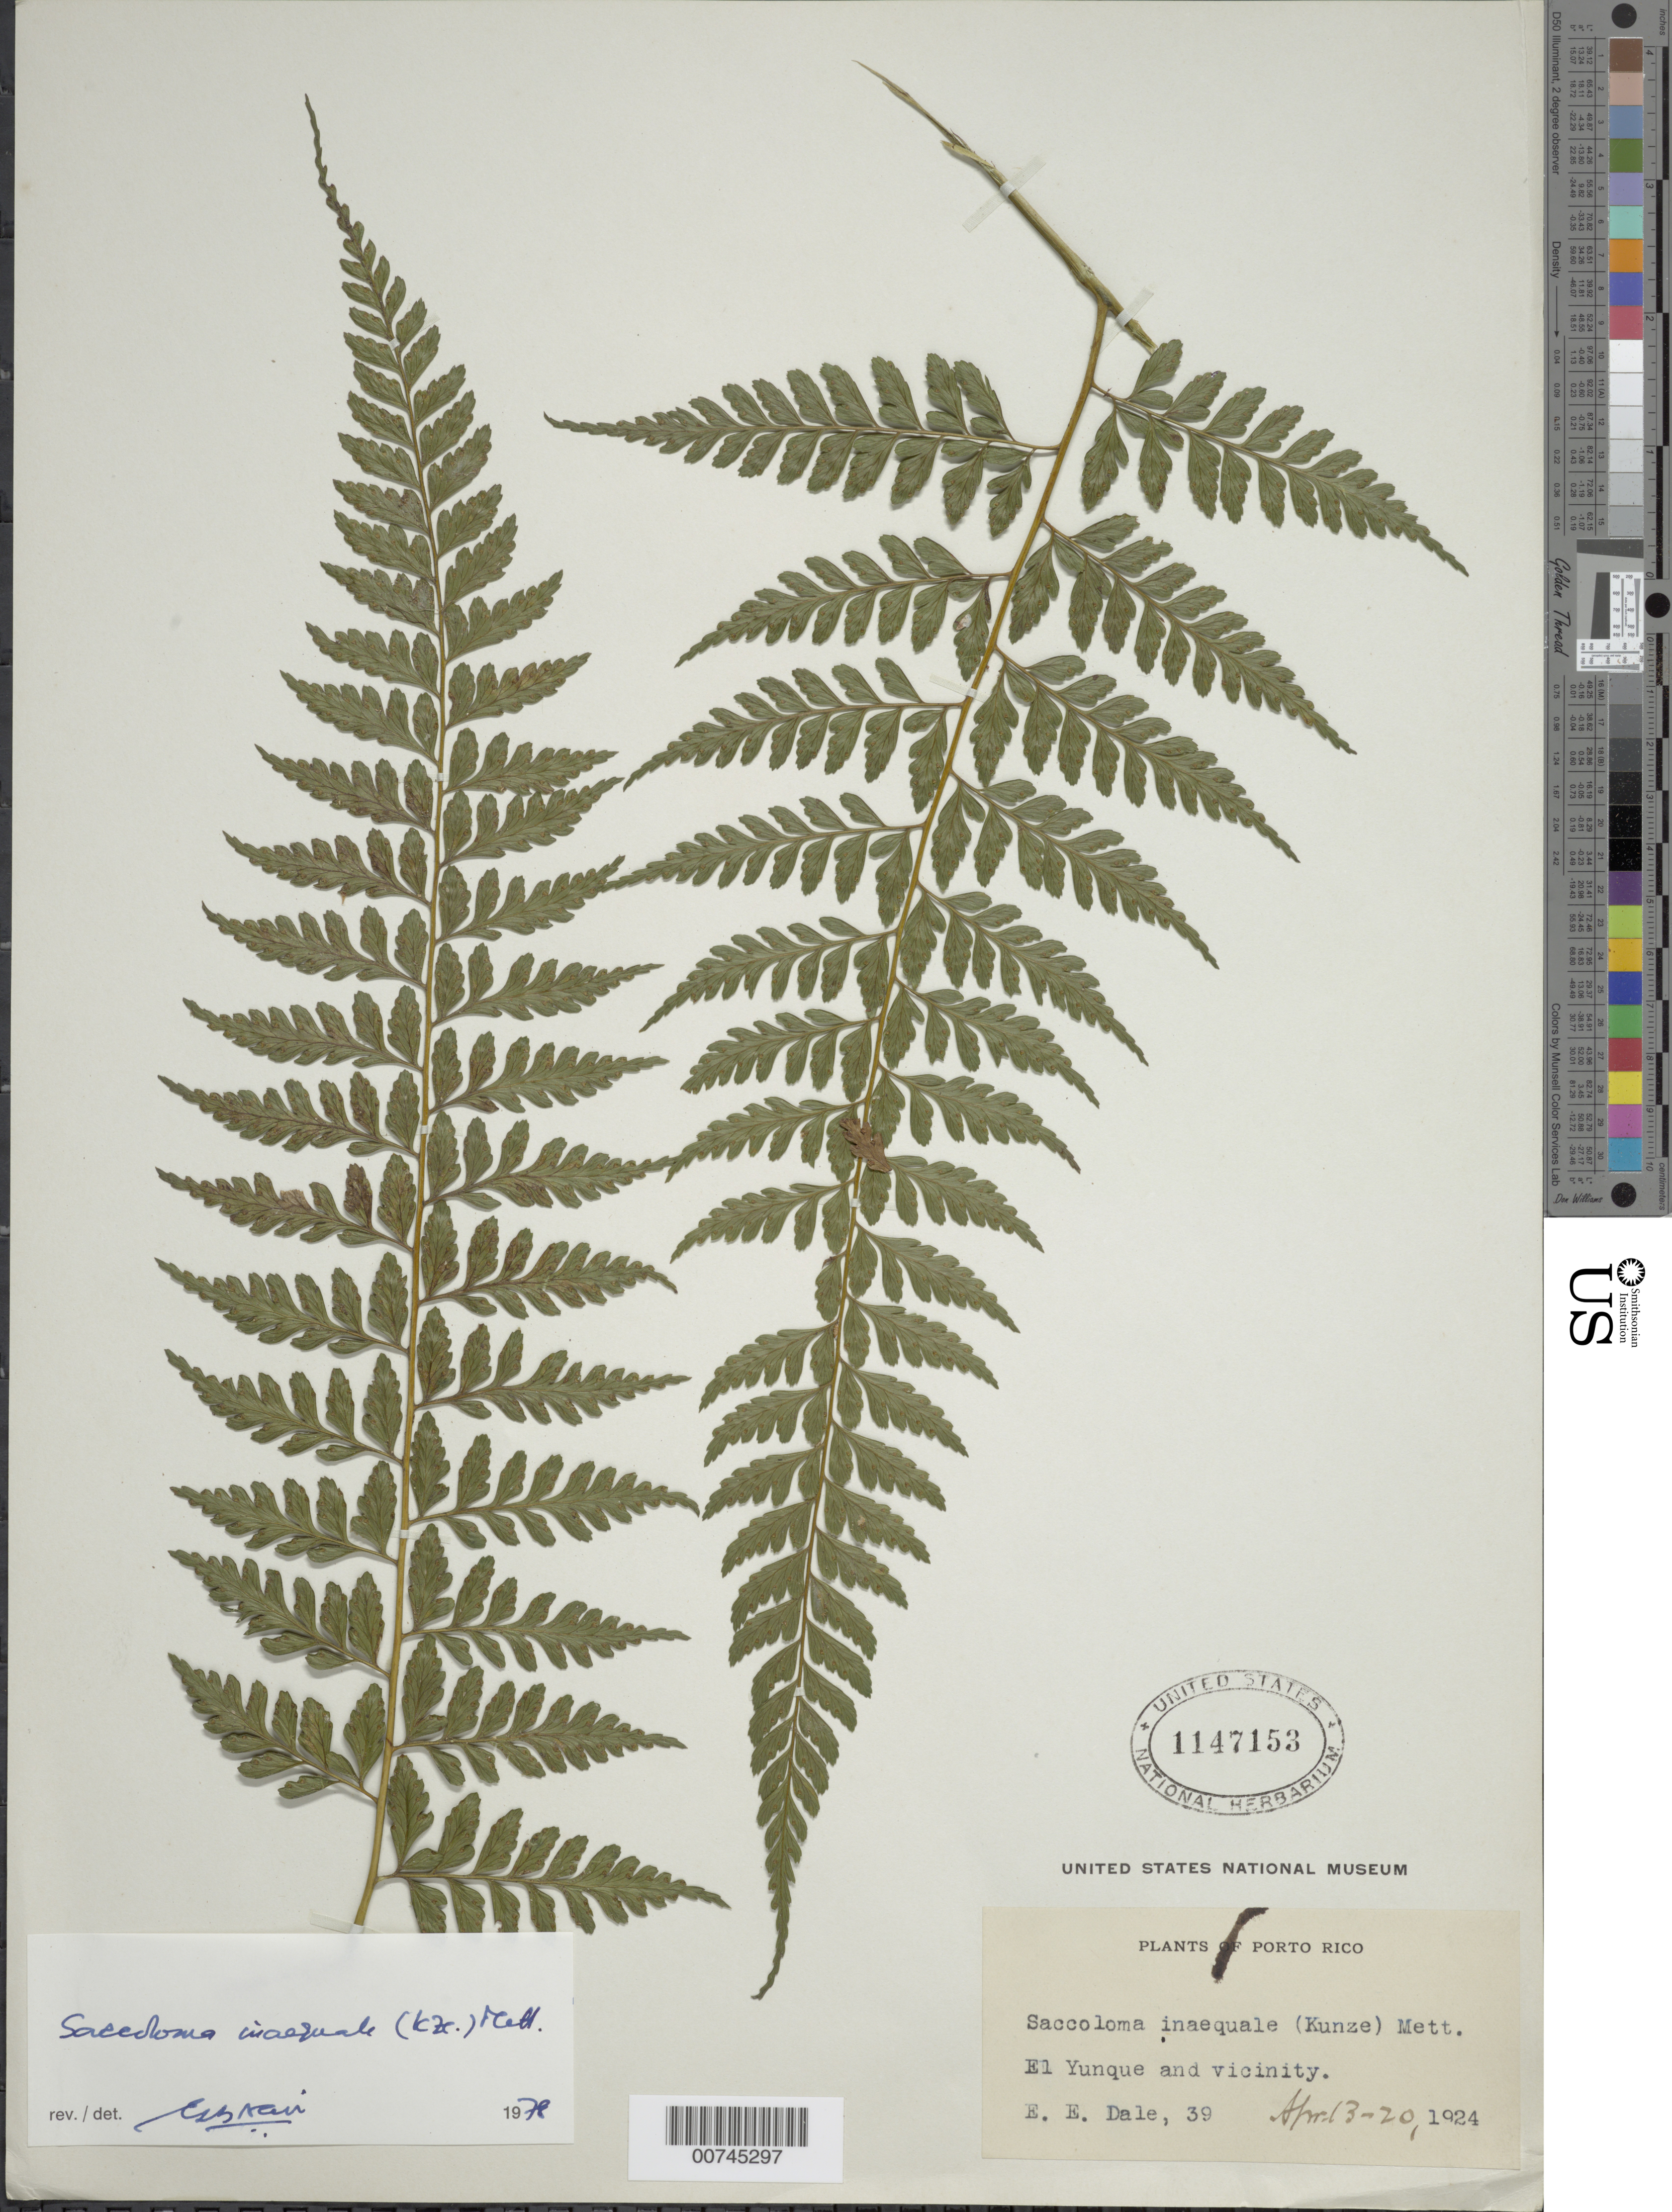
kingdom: Plantae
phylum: Tracheophyta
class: Polypodiopsida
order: Polypodiales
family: Saccolomataceae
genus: Saccoloma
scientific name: Saccoloma inaequale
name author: (Kunze) Mett.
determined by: Nair, G. B.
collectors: E. Dale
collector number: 39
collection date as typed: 13 Apr 1924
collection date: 1924-04-13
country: Puerto Rico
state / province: Río Grande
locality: El Yunque and vicinity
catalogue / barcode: US 1147153